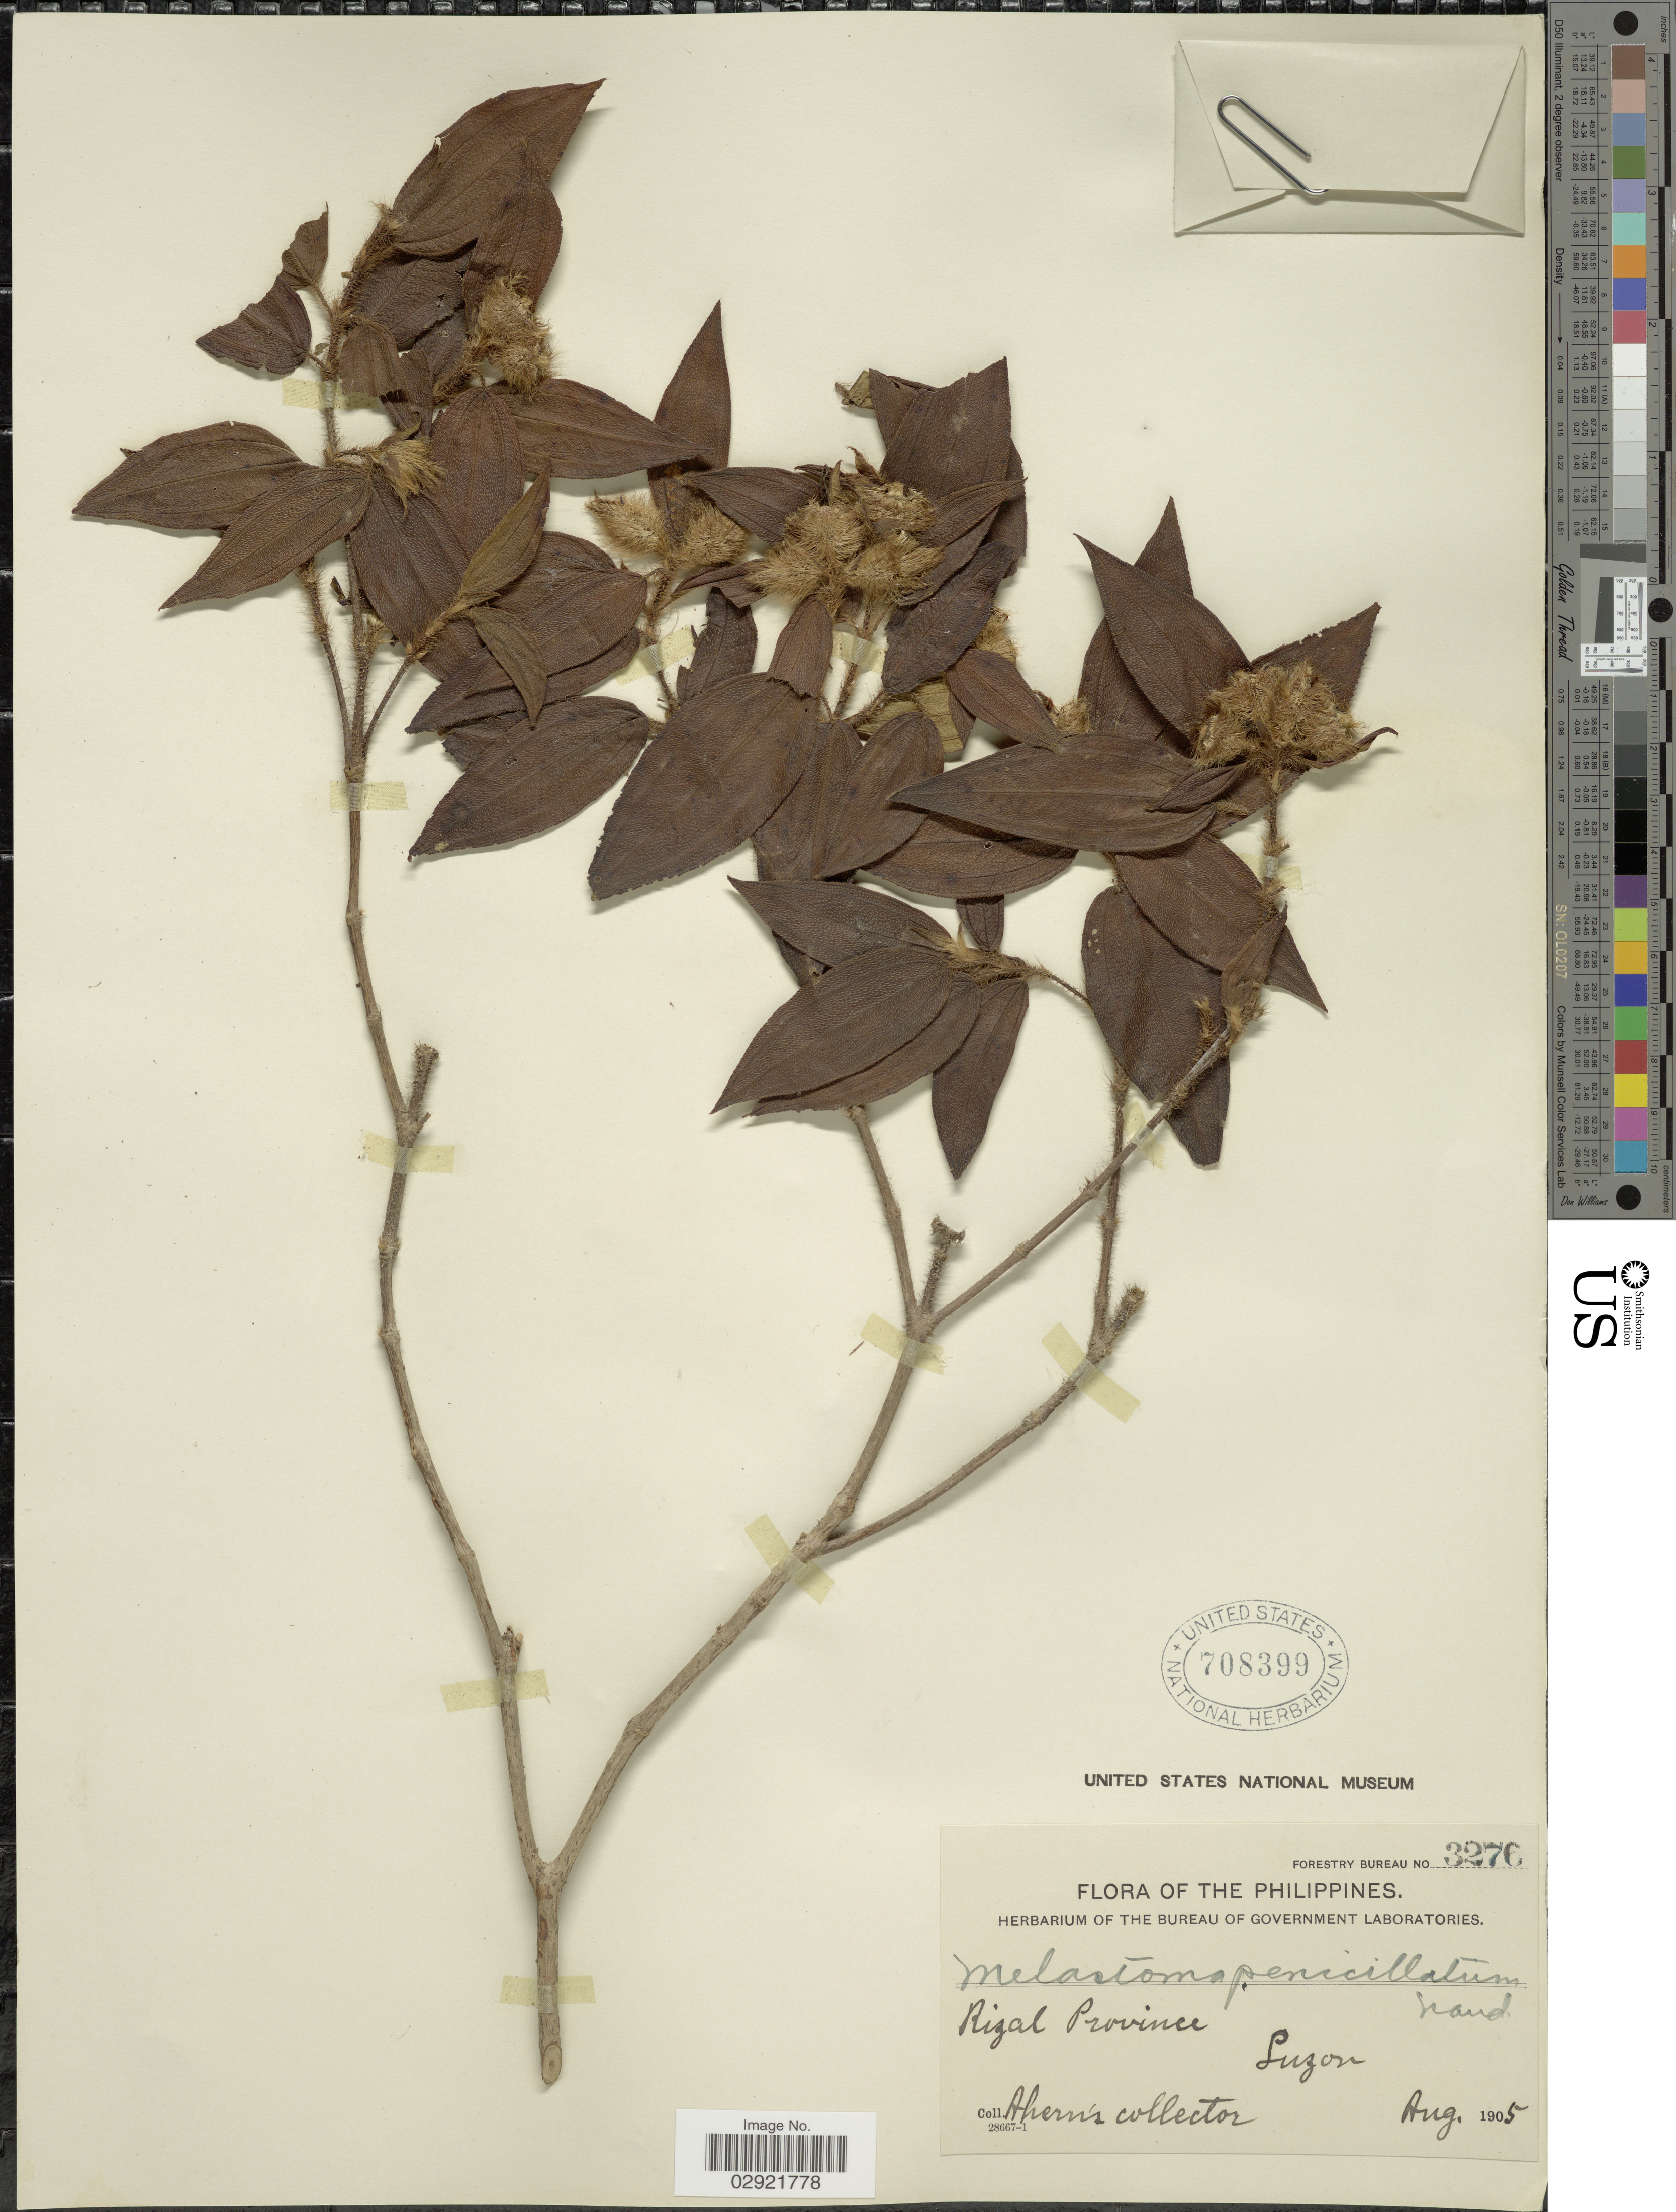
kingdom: Plantae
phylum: Tracheophyta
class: Magnoliopsida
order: Myrtales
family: Melastomataceae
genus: Melastoma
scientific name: Melastoma crinitum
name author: Roxb.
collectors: Ahern's collector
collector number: Forestry Bureau 3276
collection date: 1905-08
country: Philippines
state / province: Calabarzon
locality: Rizal Province. Luzon.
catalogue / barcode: US 708399